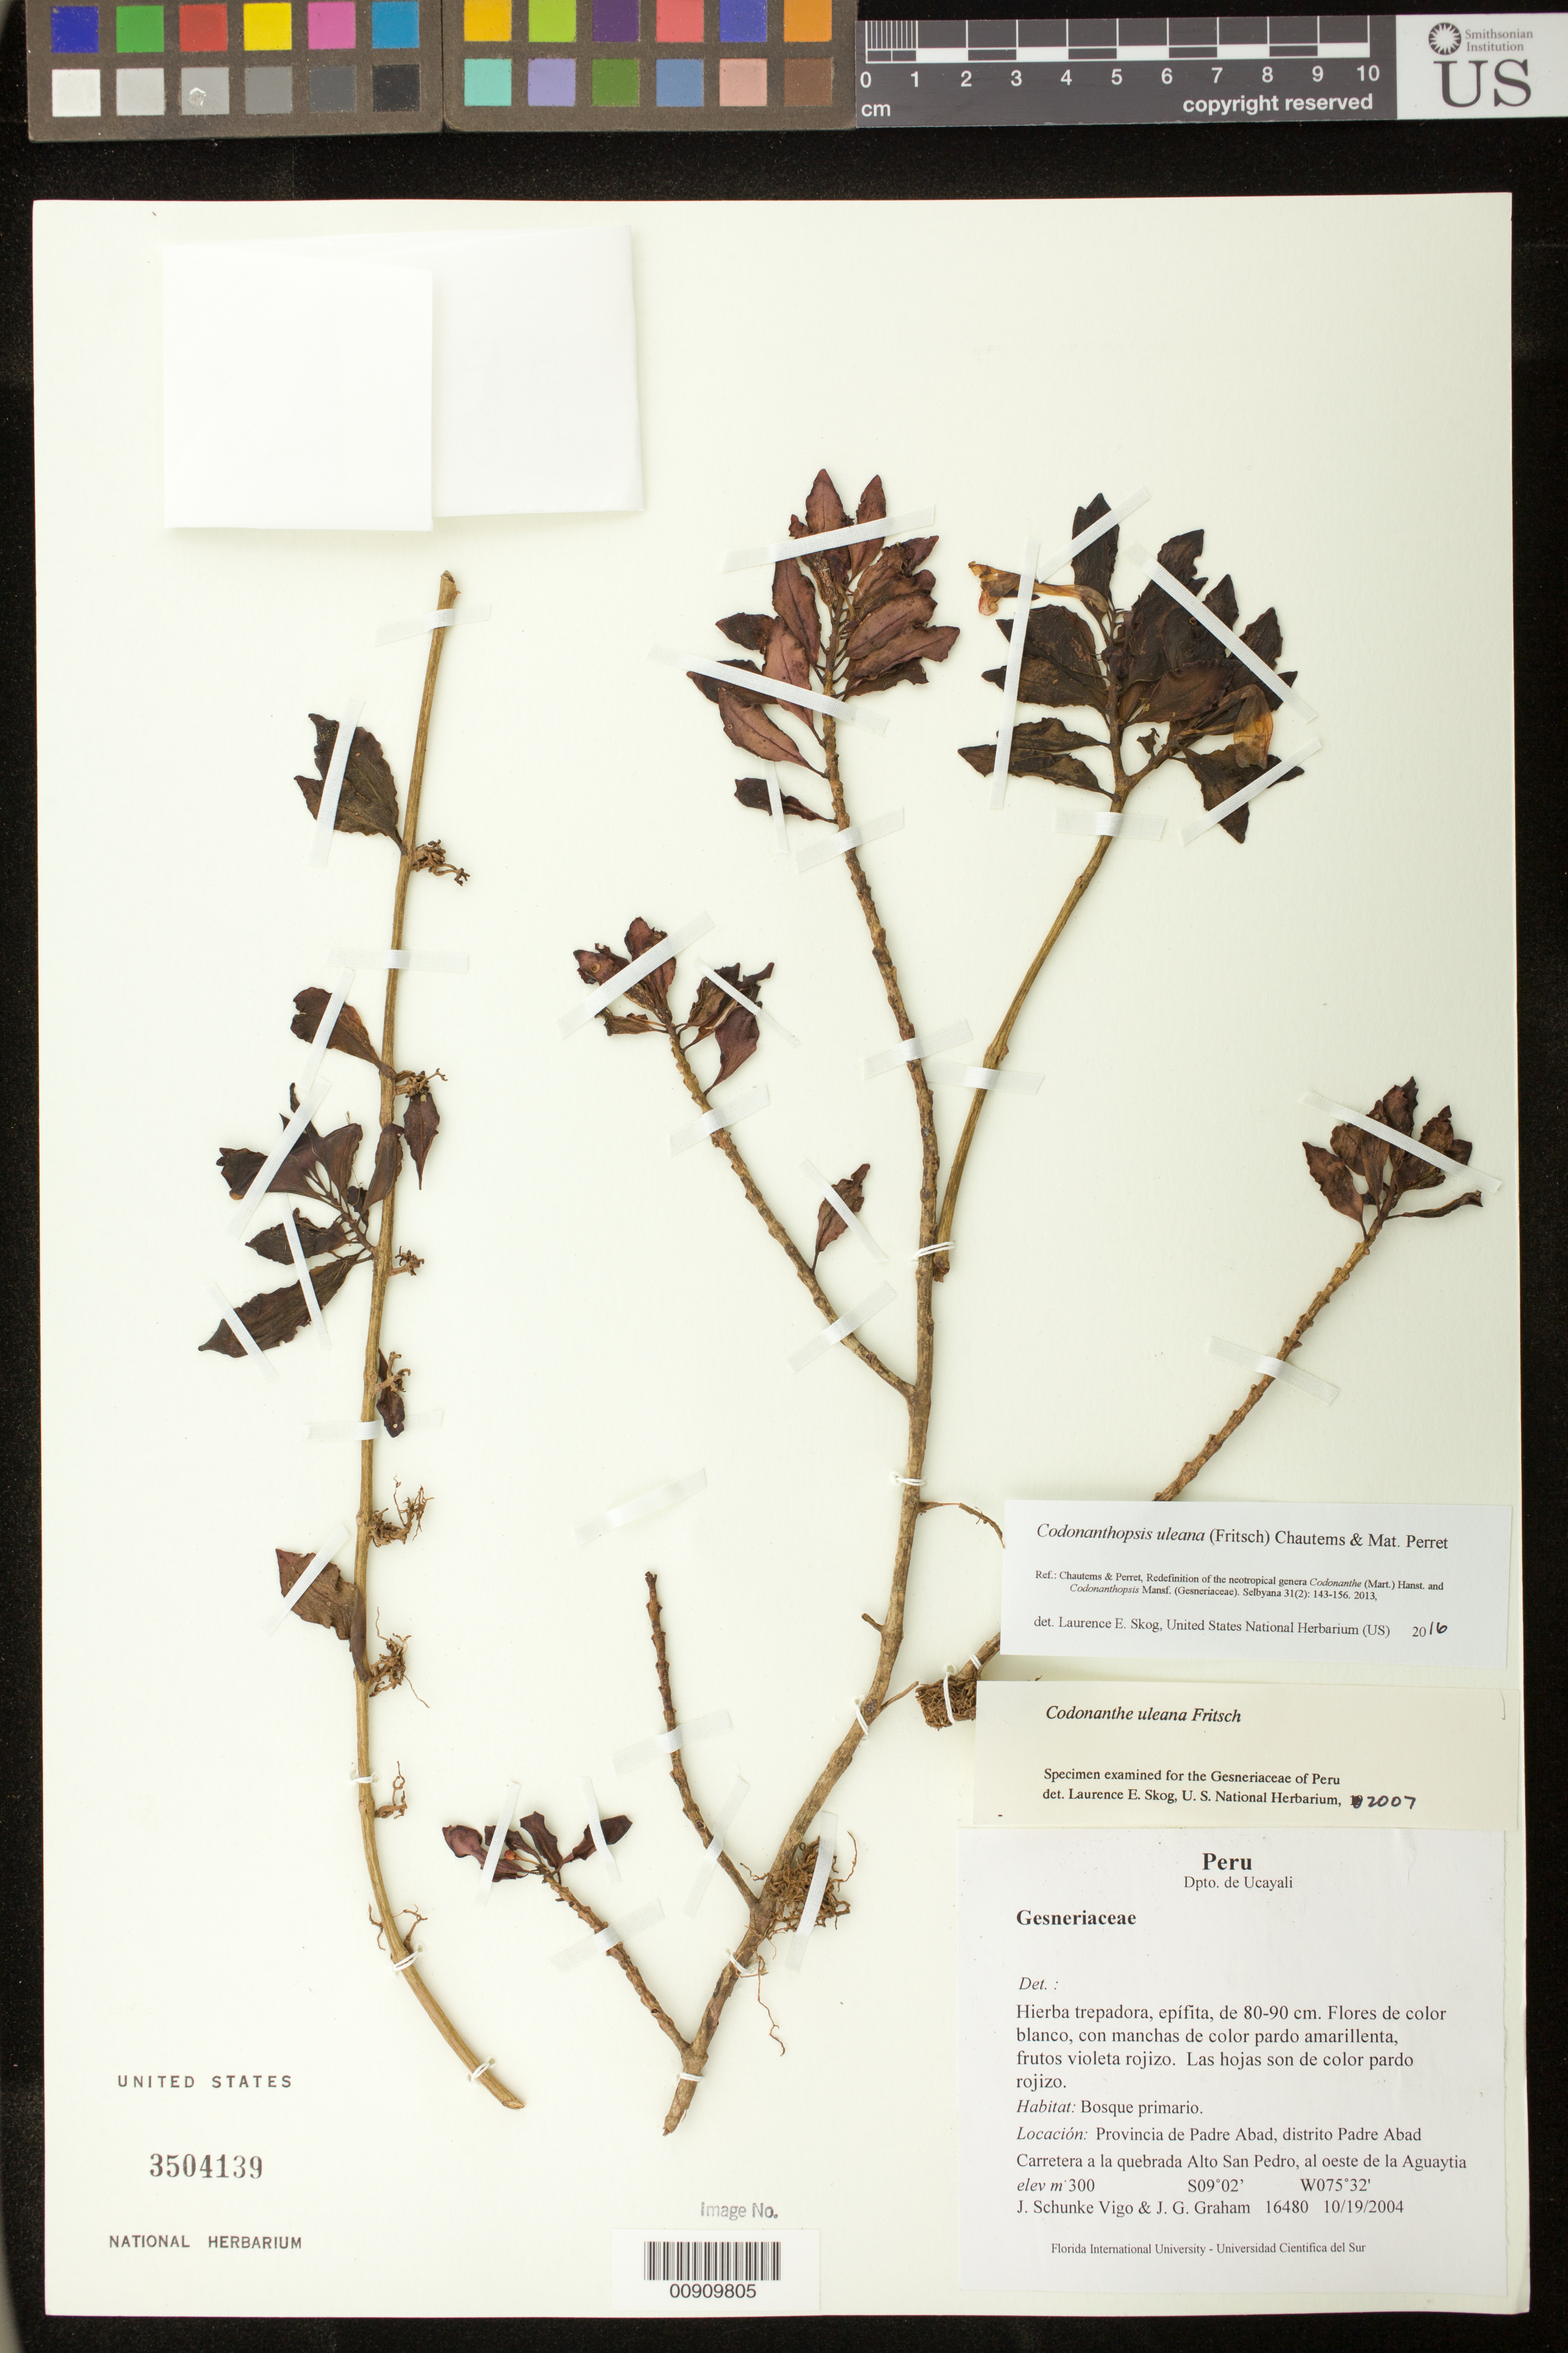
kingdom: Plantae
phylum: Tracheophyta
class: Magnoliopsida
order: Lamiales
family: Gesneriaceae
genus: Codonanthopsis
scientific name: Codonanthopsis uleana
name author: (Fritsch) Chautems & Mat.Perret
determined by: Skog, Laurence E.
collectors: J. Schunke Vigo & J. G. Graham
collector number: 16480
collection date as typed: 19 Oct 2004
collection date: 2004-10-19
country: Peru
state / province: Ucayali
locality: Provincia de Padre Abad, distrito Padre Abad. Carretera a la quebrada Alto San Pedro, al oeste de la Aguaytia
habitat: Bosque primario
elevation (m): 300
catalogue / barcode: US 3504139